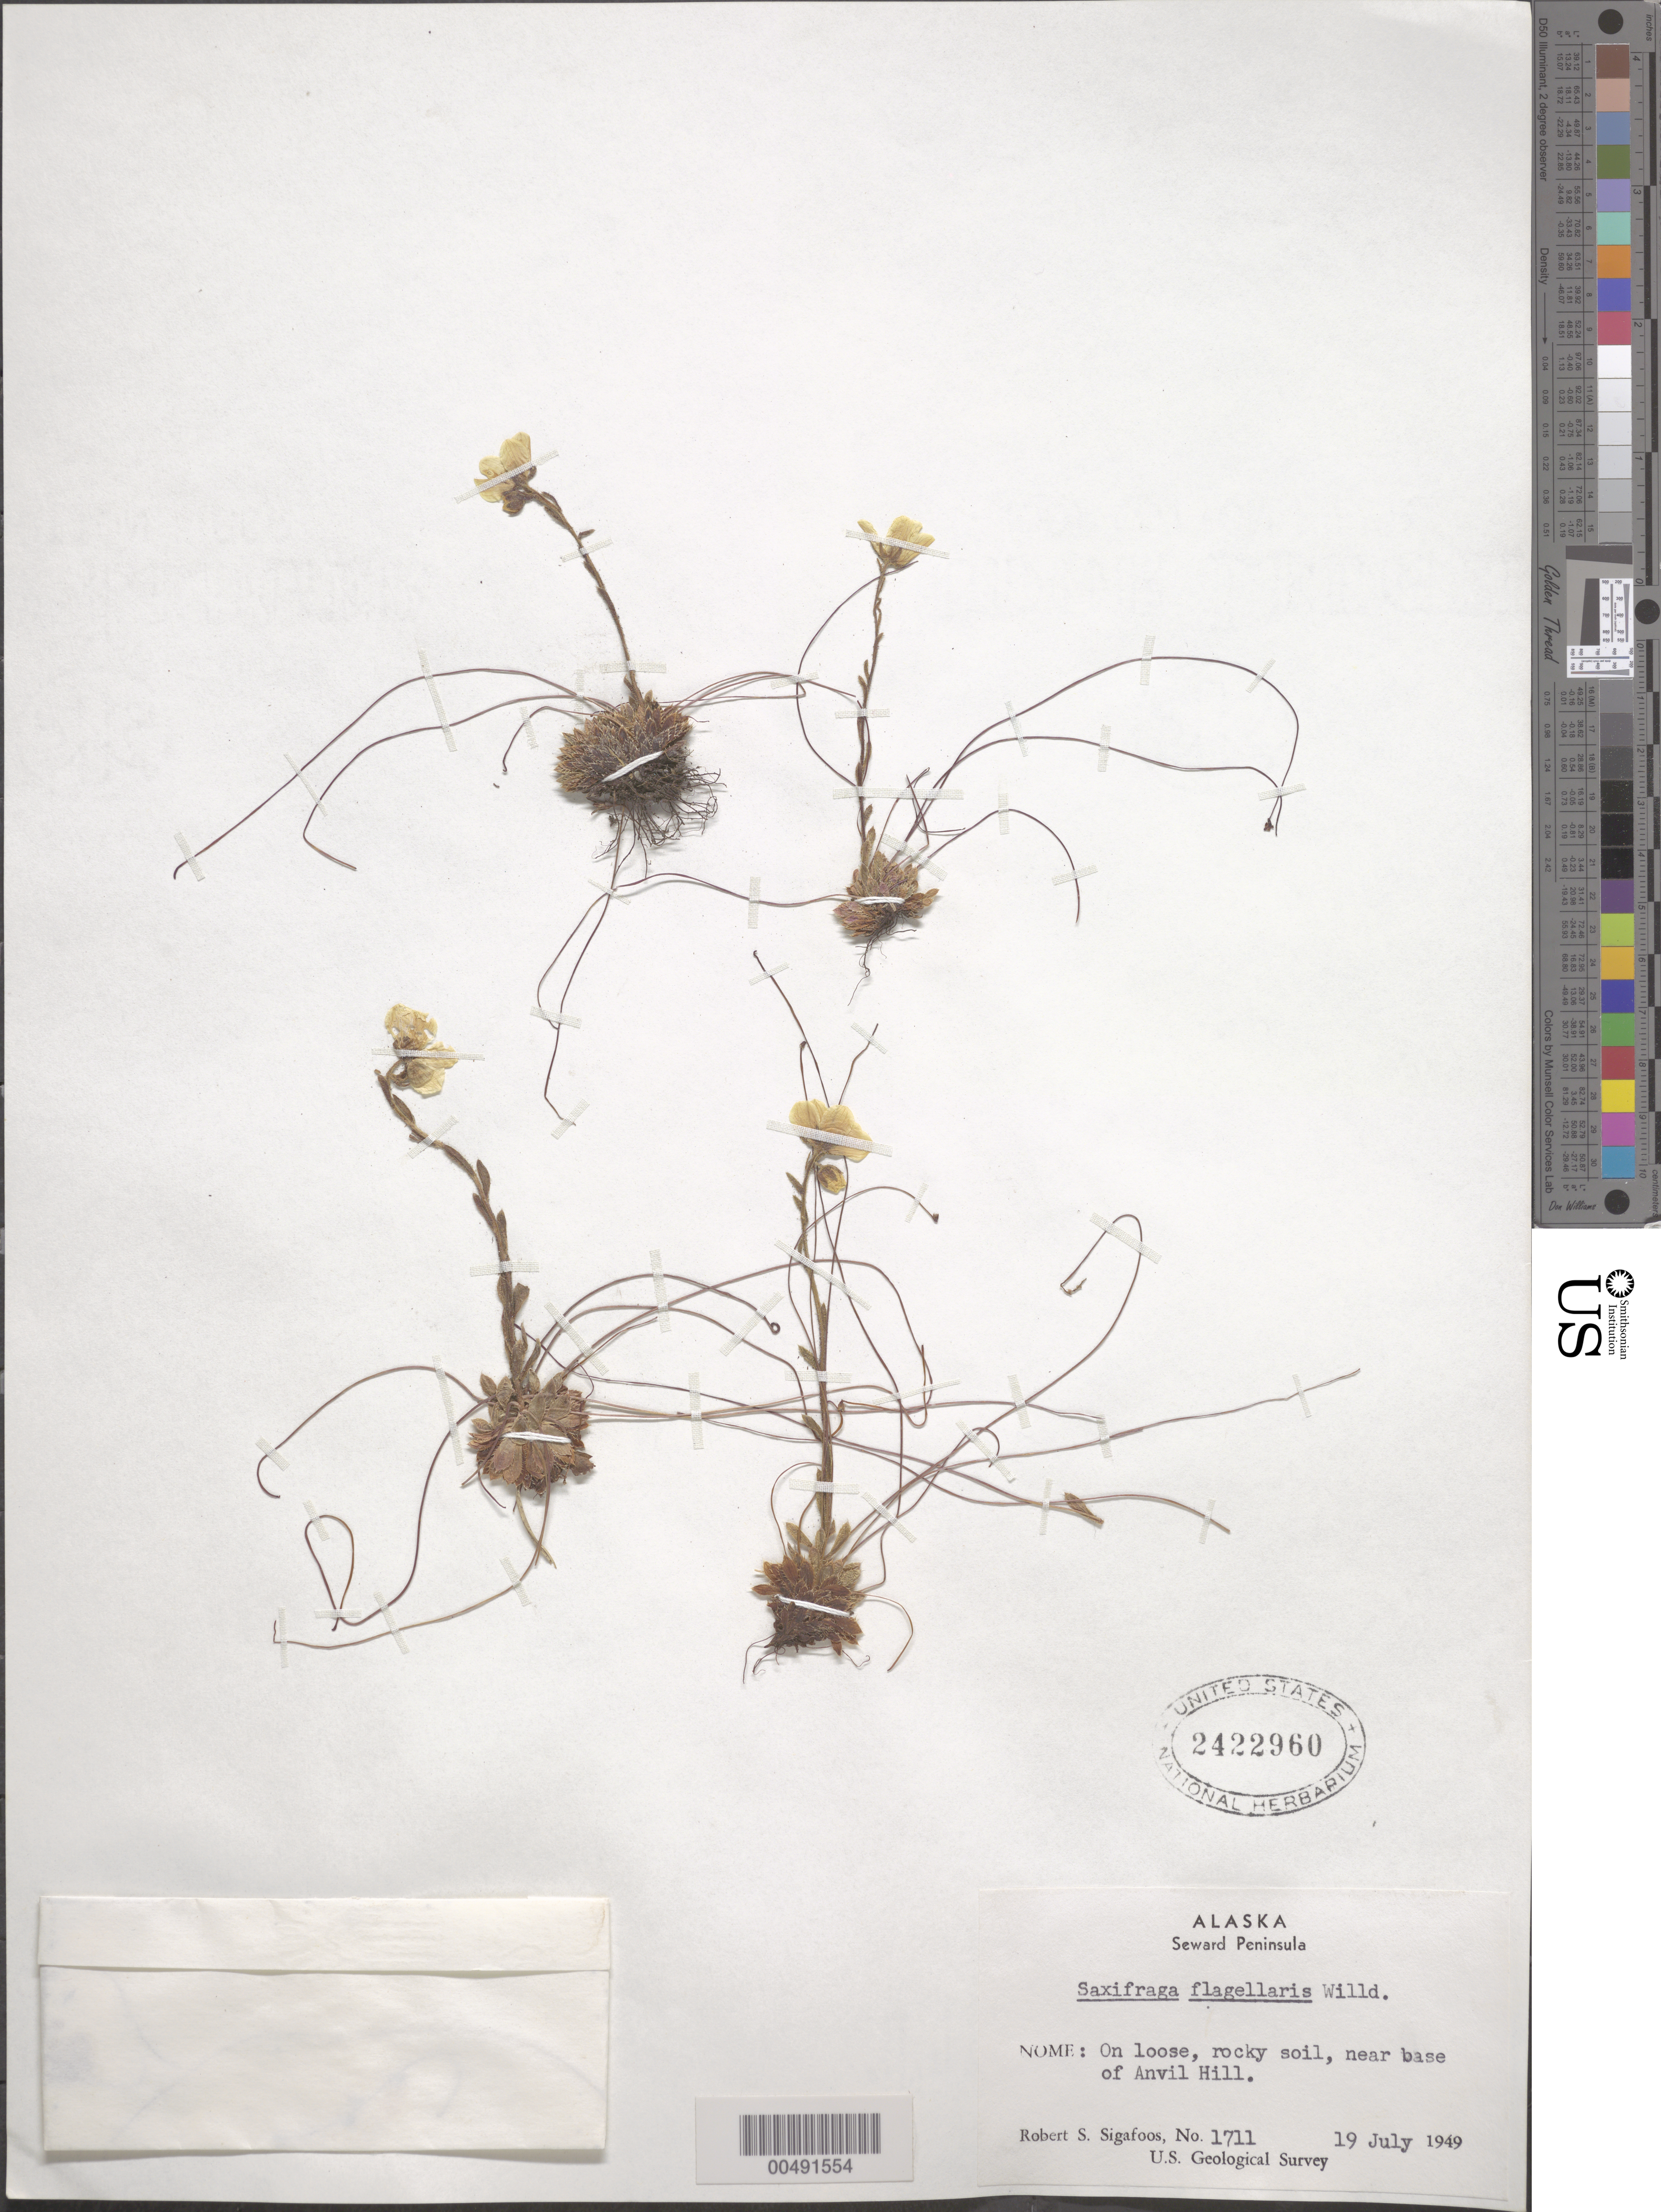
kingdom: Plantae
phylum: Tracheophyta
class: Magnoliopsida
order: Saxifragales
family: Saxifragaceae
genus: Saxifraga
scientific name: Saxifraga flagellaris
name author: Willd. ex Sternb.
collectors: R. Sigafoos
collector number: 1711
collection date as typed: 19 Jul 1949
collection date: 1949-07-19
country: United States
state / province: Alaska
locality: Seward Peninsula, Nome, near base of Anvil Hill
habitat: on loose rocky soil, near base of hill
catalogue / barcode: US 2422960